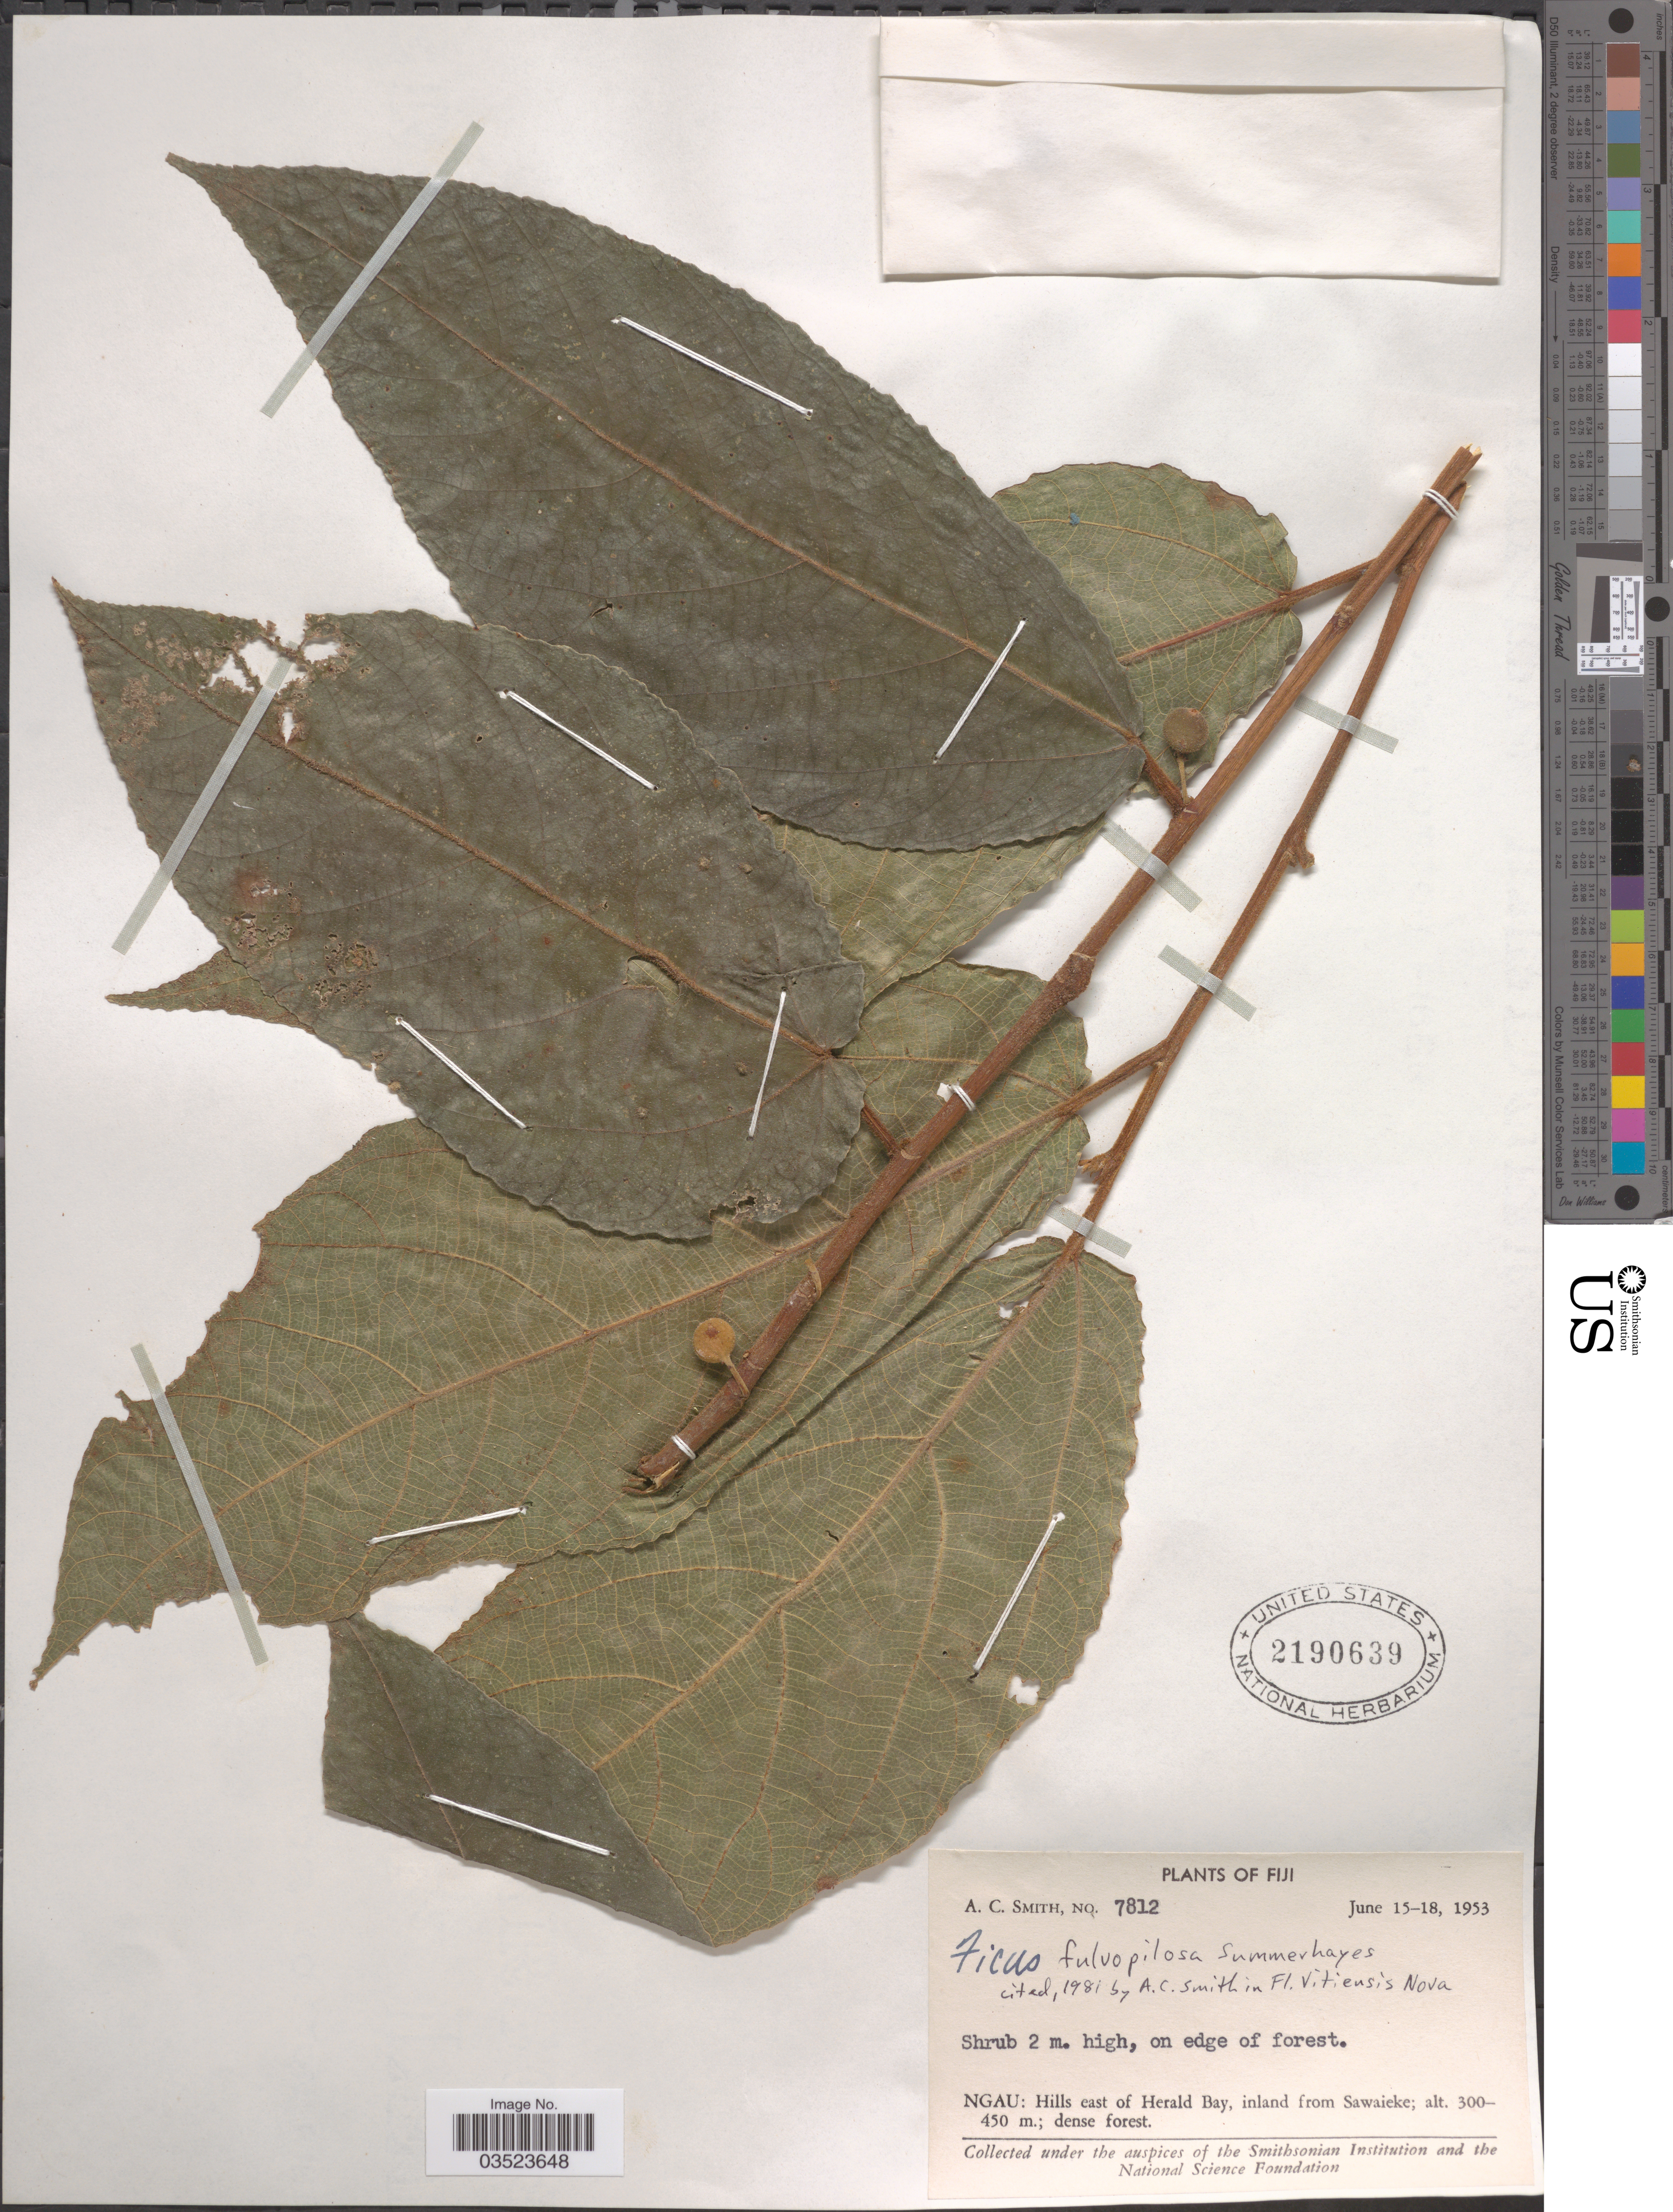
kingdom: Plantae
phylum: Tracheophyta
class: Magnoliopsida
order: Rosales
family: Moraceae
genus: Ficus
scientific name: Ficus fulvo-pilosa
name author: Summerh. in A.C. Sm.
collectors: A. C. Smith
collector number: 7812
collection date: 1953-06-15/1953-06-18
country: Fiji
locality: Ngau: Hills east of Herald Bay, inland from Sawaieke.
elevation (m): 300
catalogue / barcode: US 2190639